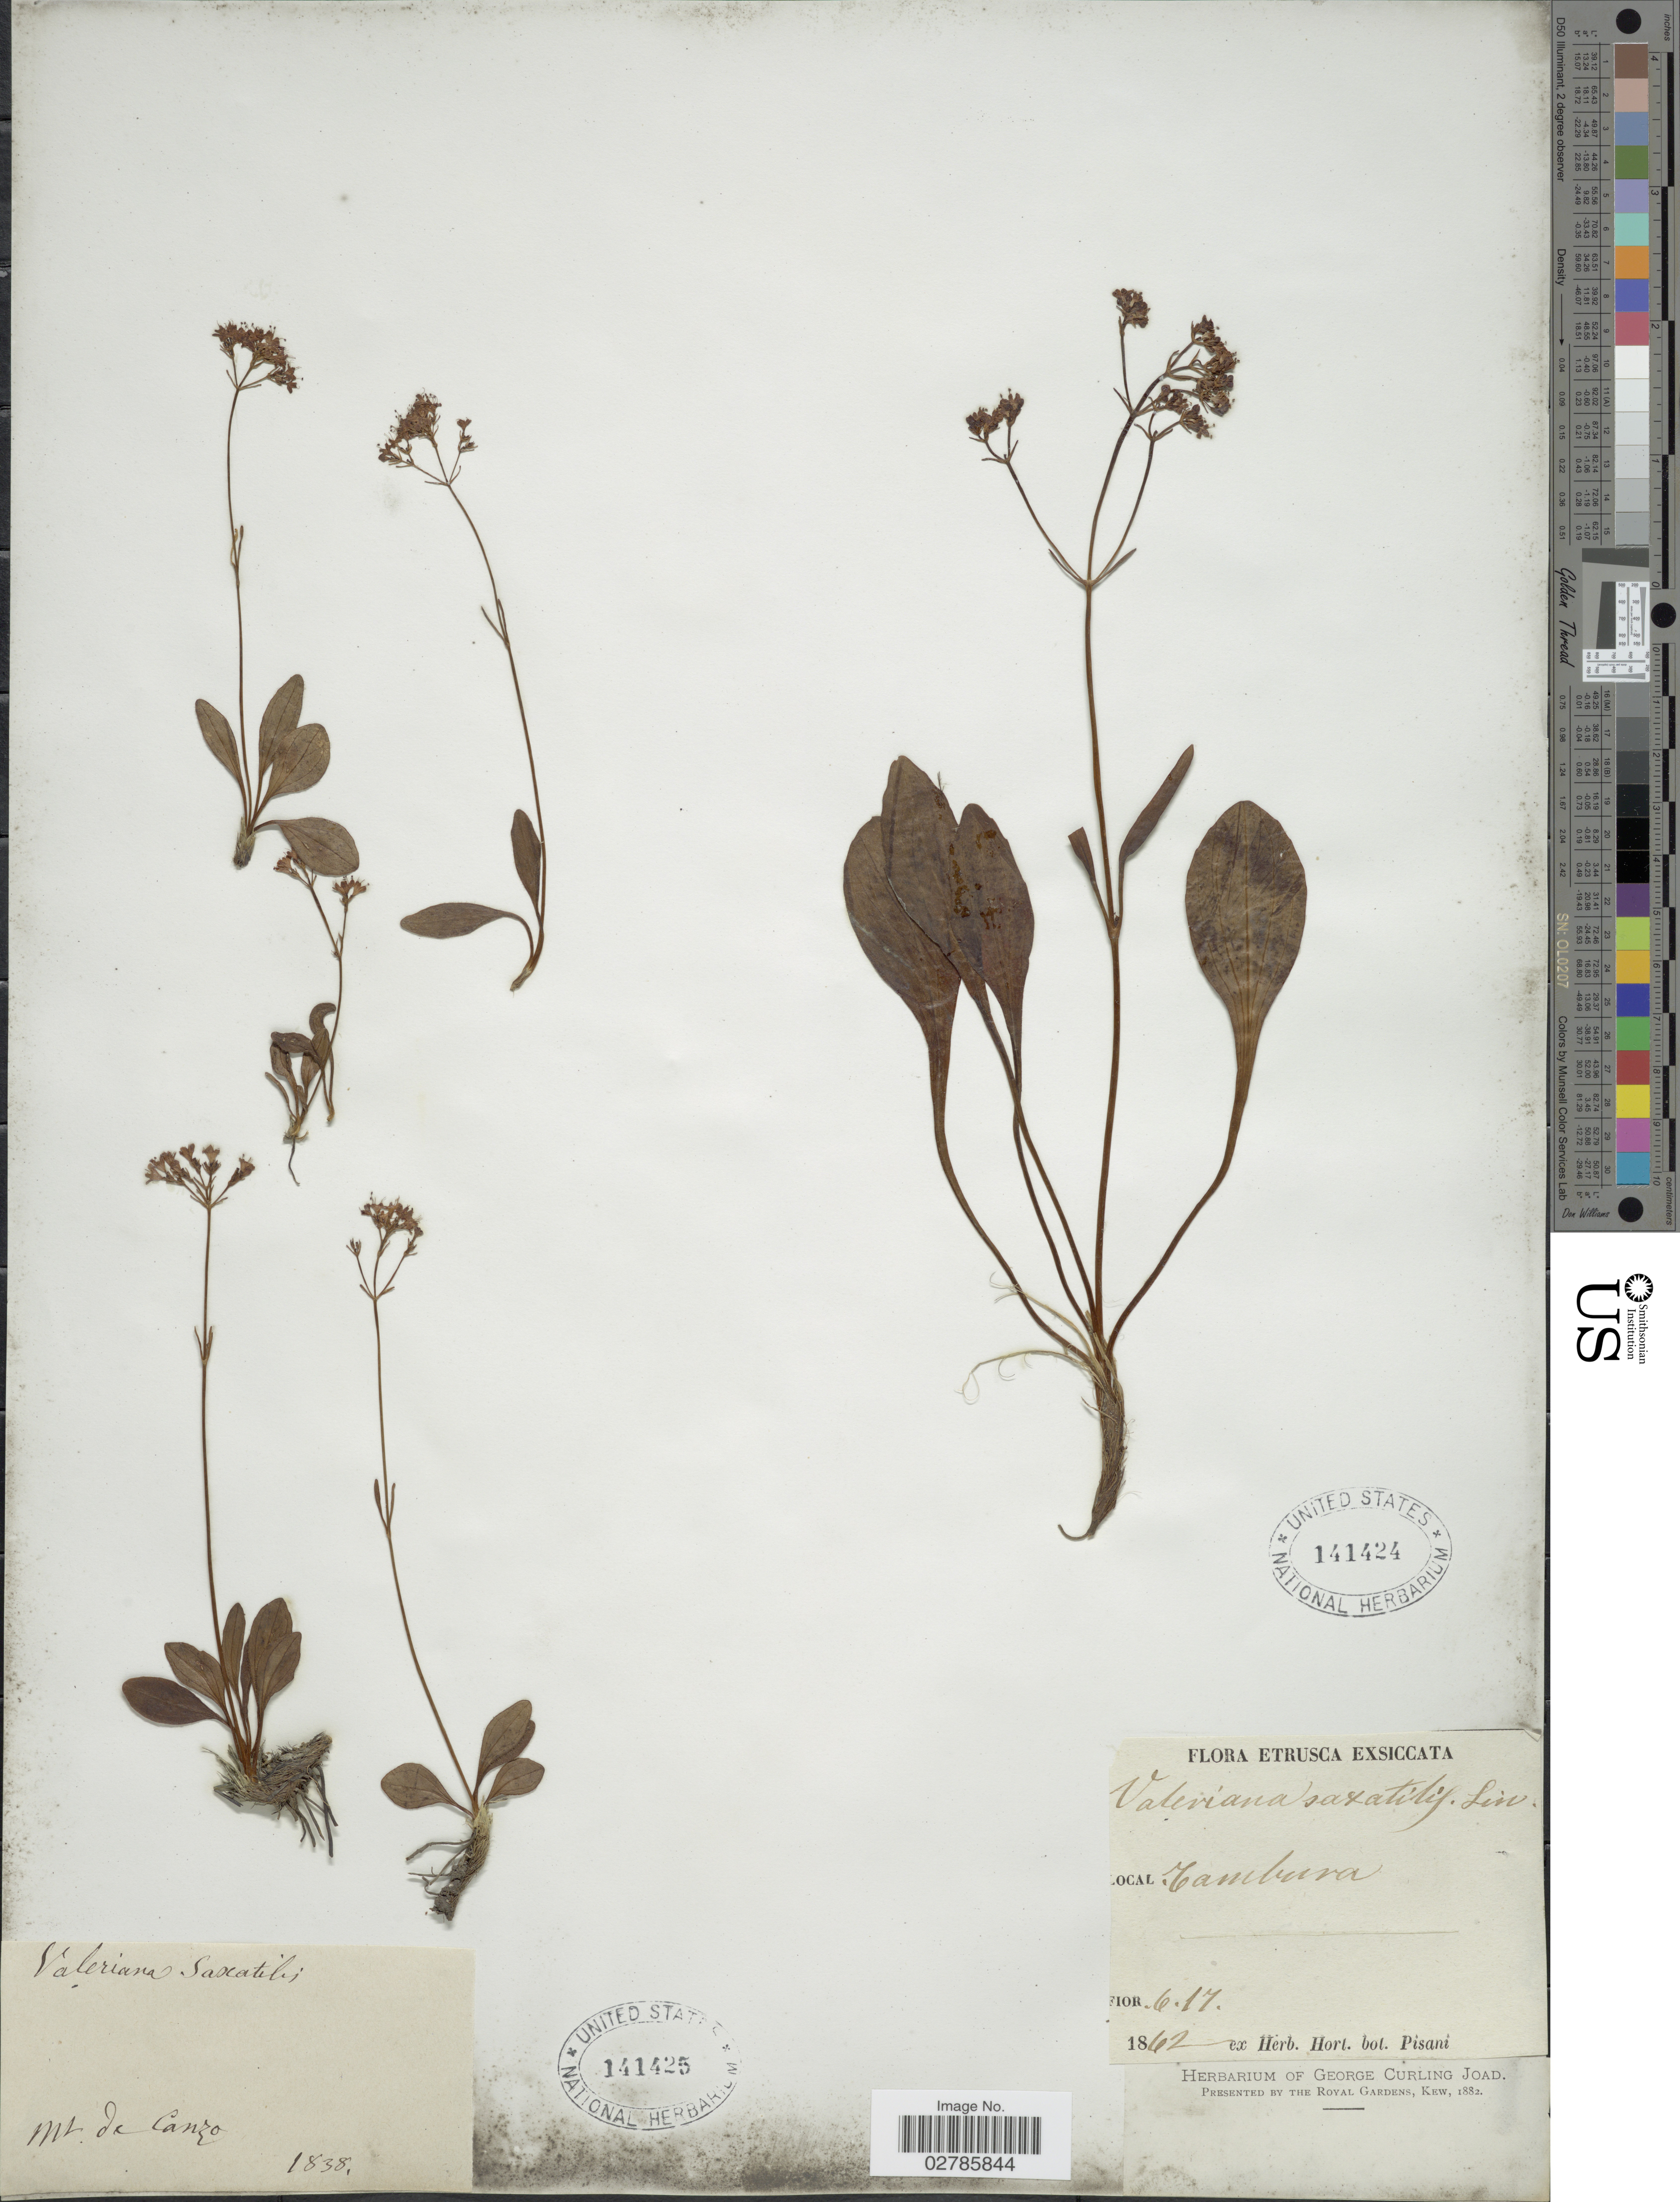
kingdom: Plantae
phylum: Tracheophyta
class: Magnoliopsida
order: Dipsacales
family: Caprifoliaceae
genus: Valeriana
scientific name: Valeriana saxatilis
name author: L.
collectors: ex herb. Hort. Bot. Pisani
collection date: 1842-06-17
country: Italy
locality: Etrusca. Tambura.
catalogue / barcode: US 141424